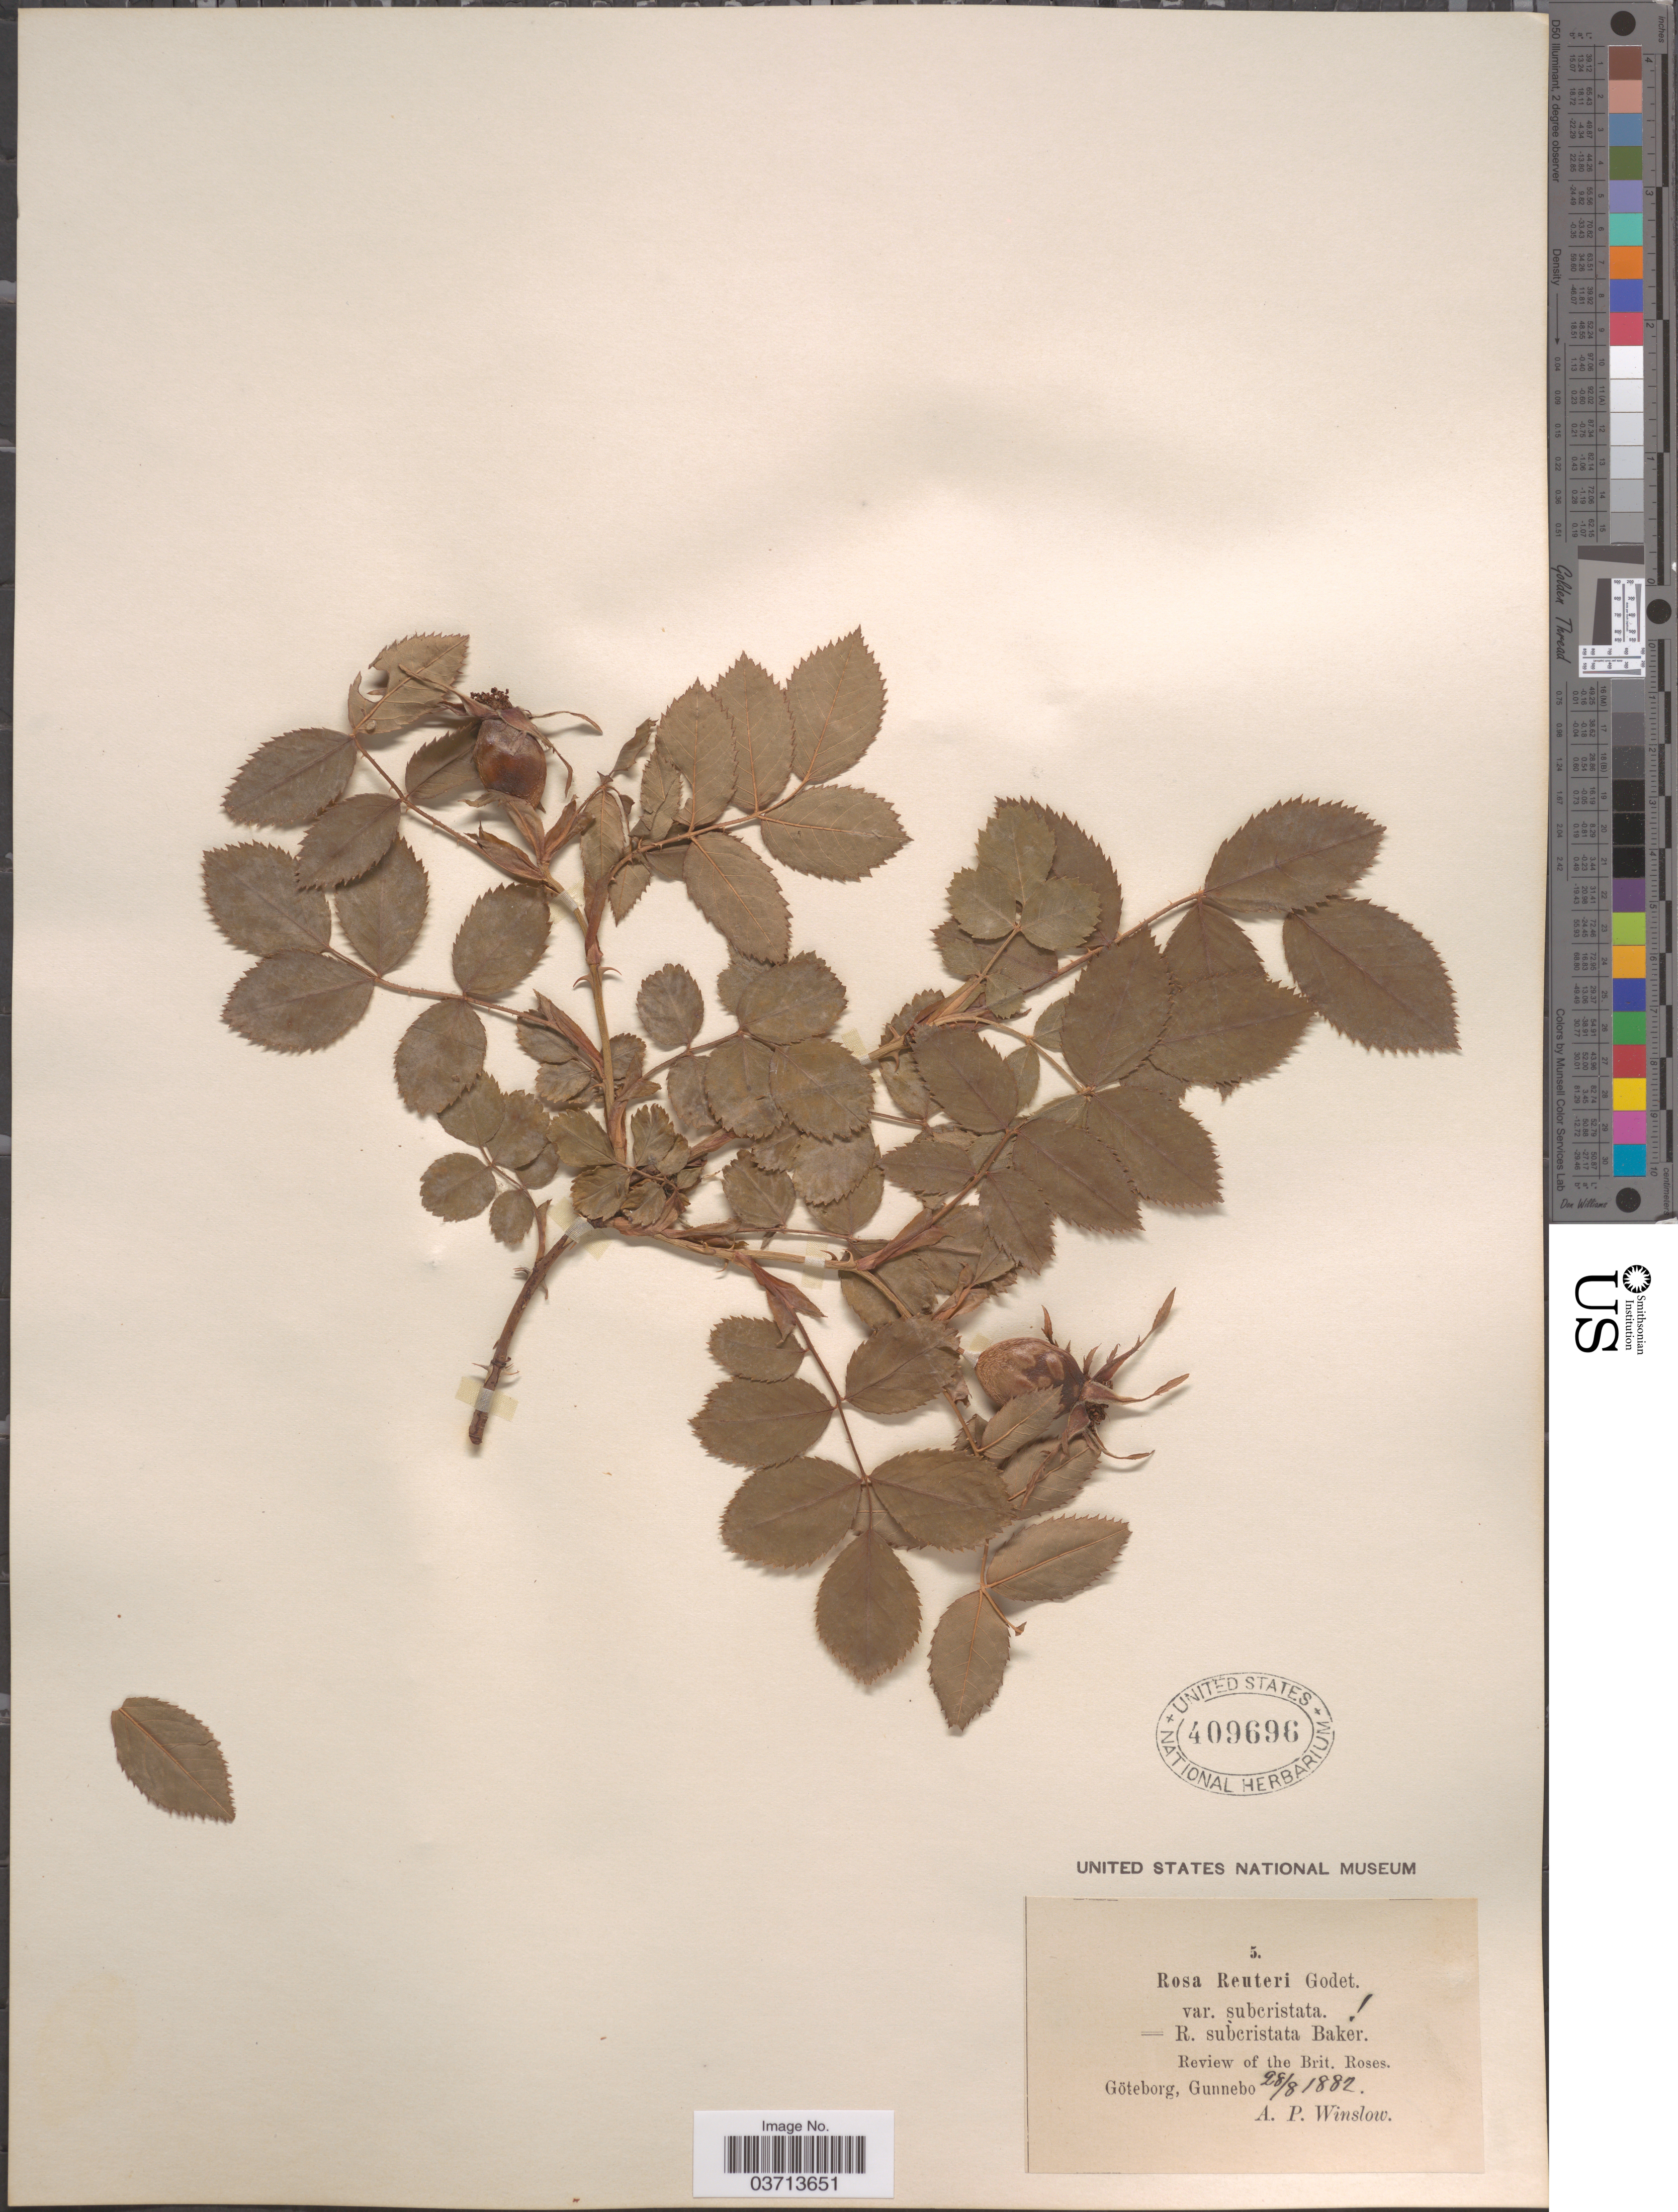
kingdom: Plantae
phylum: Tracheophyta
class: Magnoliopsida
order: Rosales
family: Rosaceae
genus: Rosa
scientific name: Rosa reuteri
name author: (Godet) Reut.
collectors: A. Winslow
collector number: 5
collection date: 1882-08-28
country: Sweden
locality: Göteborg. Gunnebo.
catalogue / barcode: US 409696